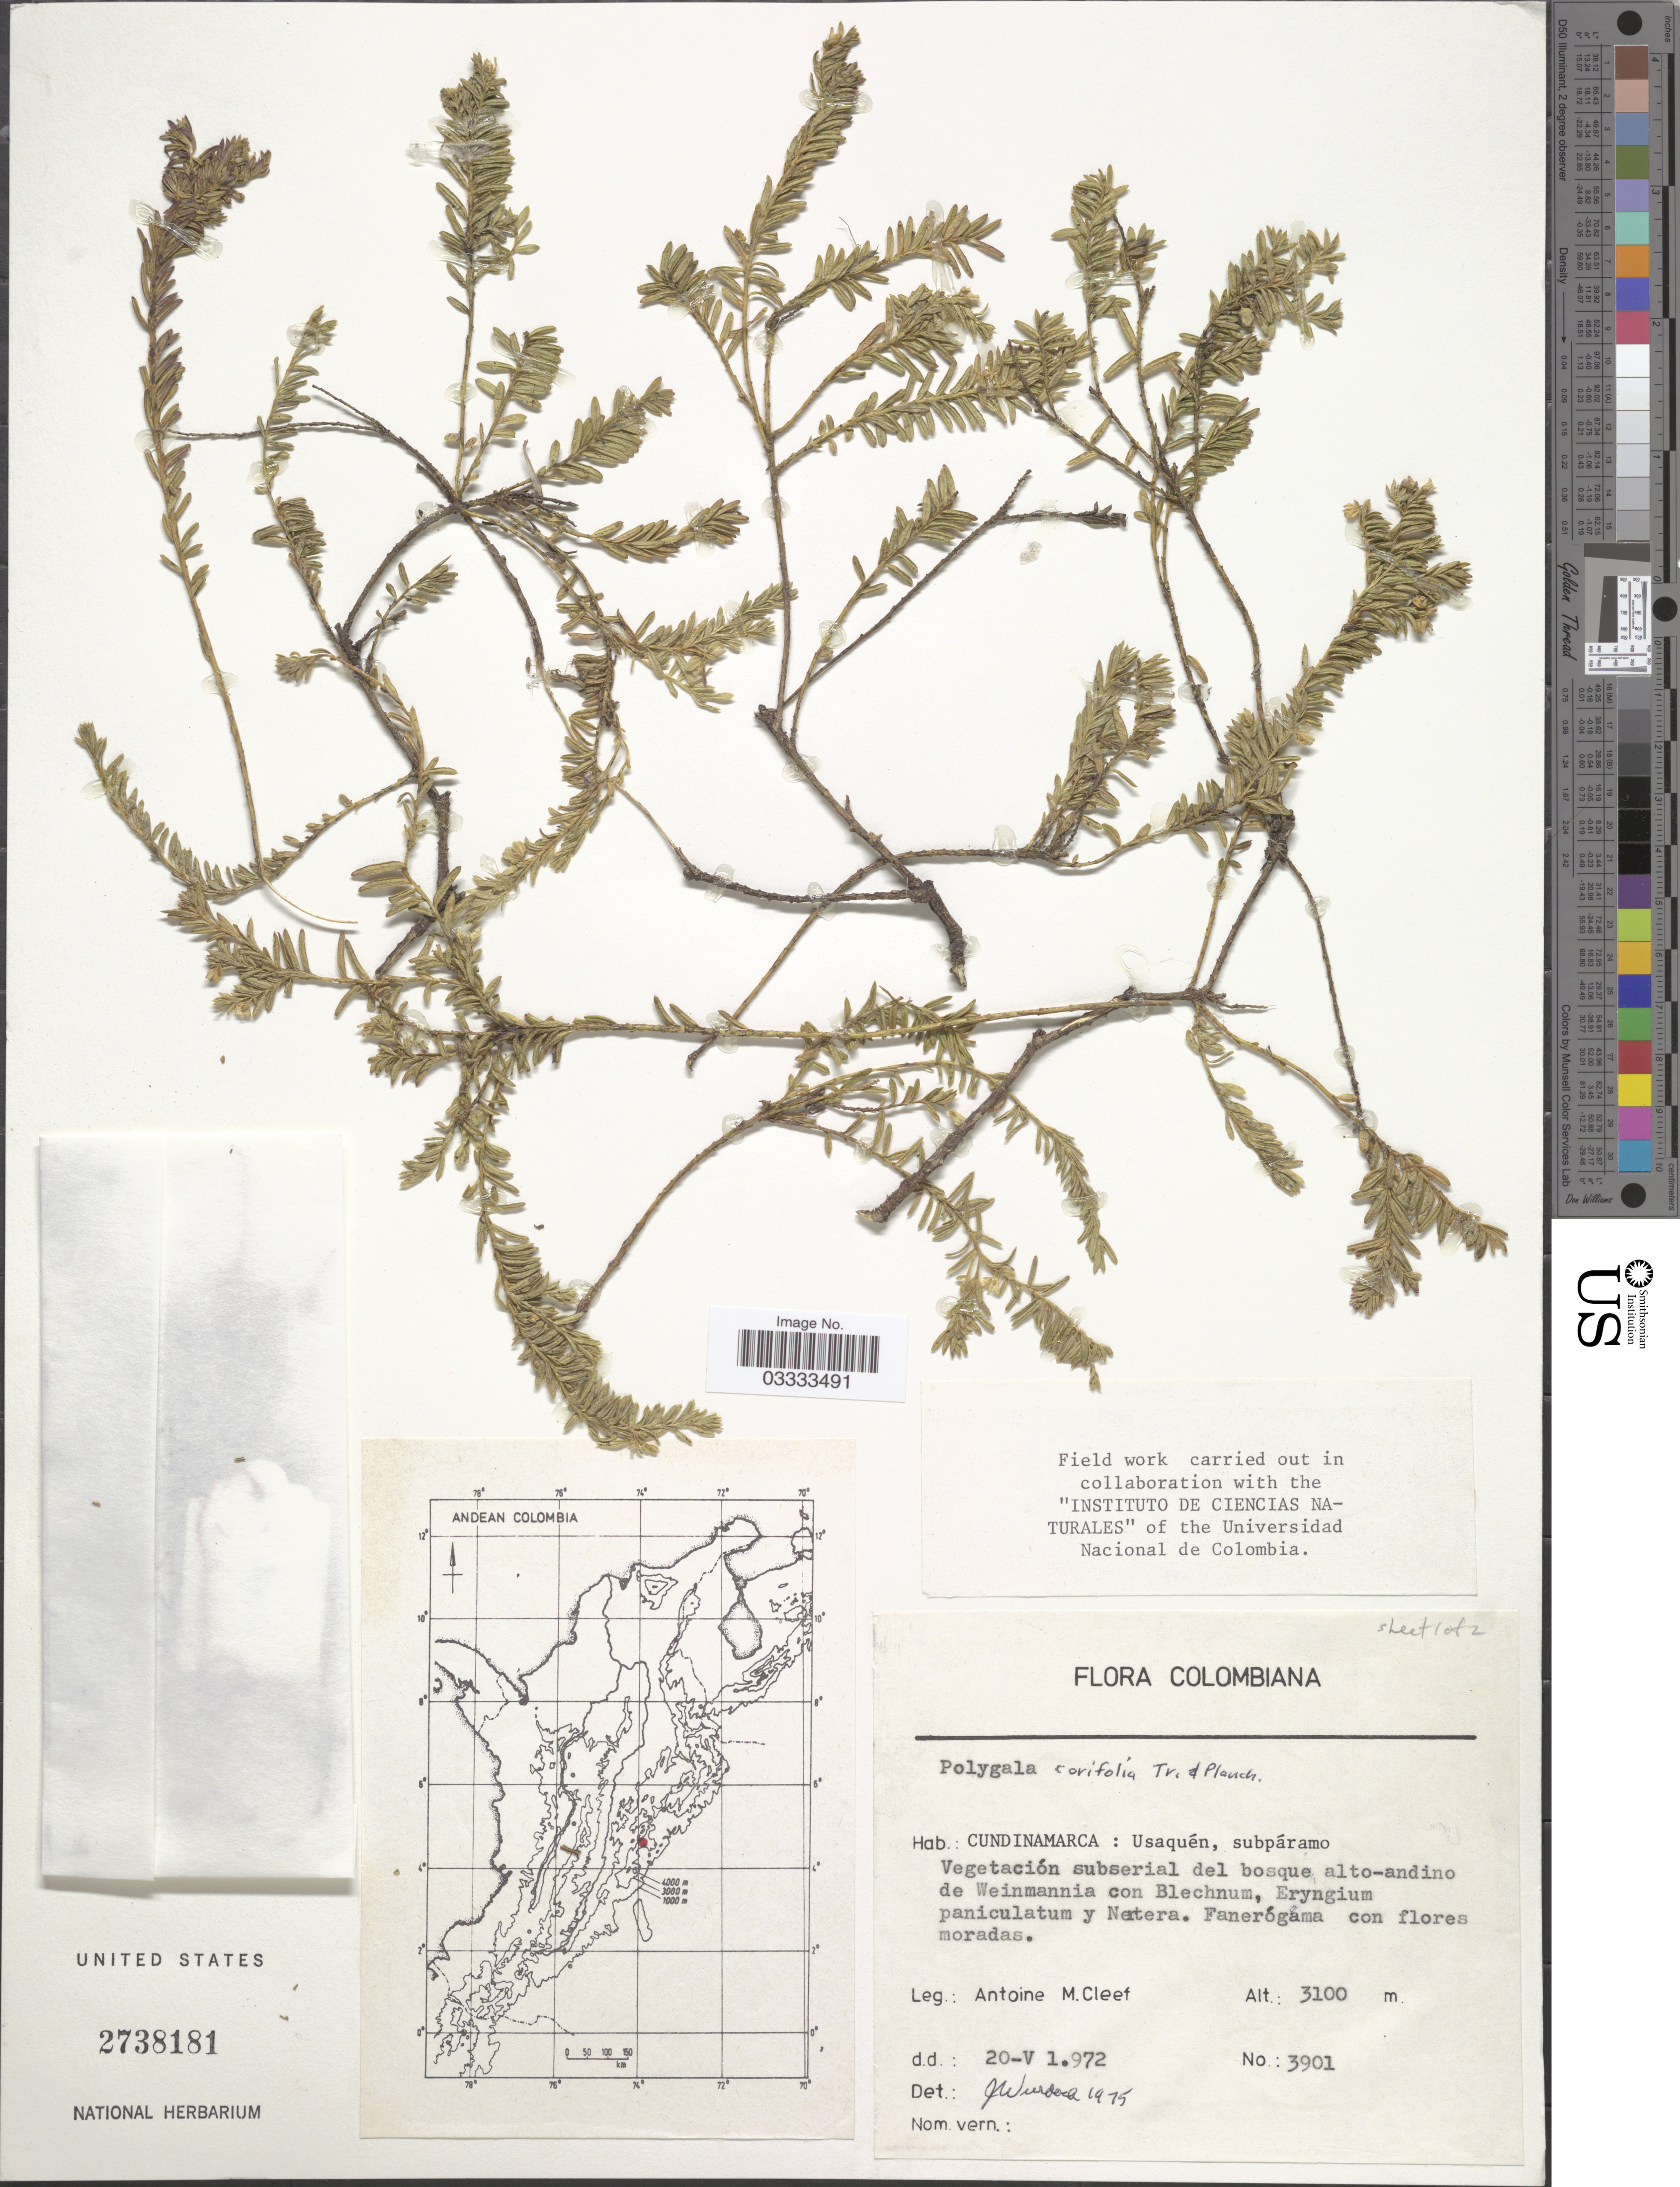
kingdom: Plantae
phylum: Tracheophyta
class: Magnoliopsida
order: Fabales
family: Polygalaceae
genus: Polygala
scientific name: Polygala corifolia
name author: Triana & Planch.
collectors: A. M. Cleef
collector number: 3901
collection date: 1972-05-20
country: Colombia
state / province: Cundinamarca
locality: Usaquén, subpáramo.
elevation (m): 3100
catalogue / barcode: US 2738181